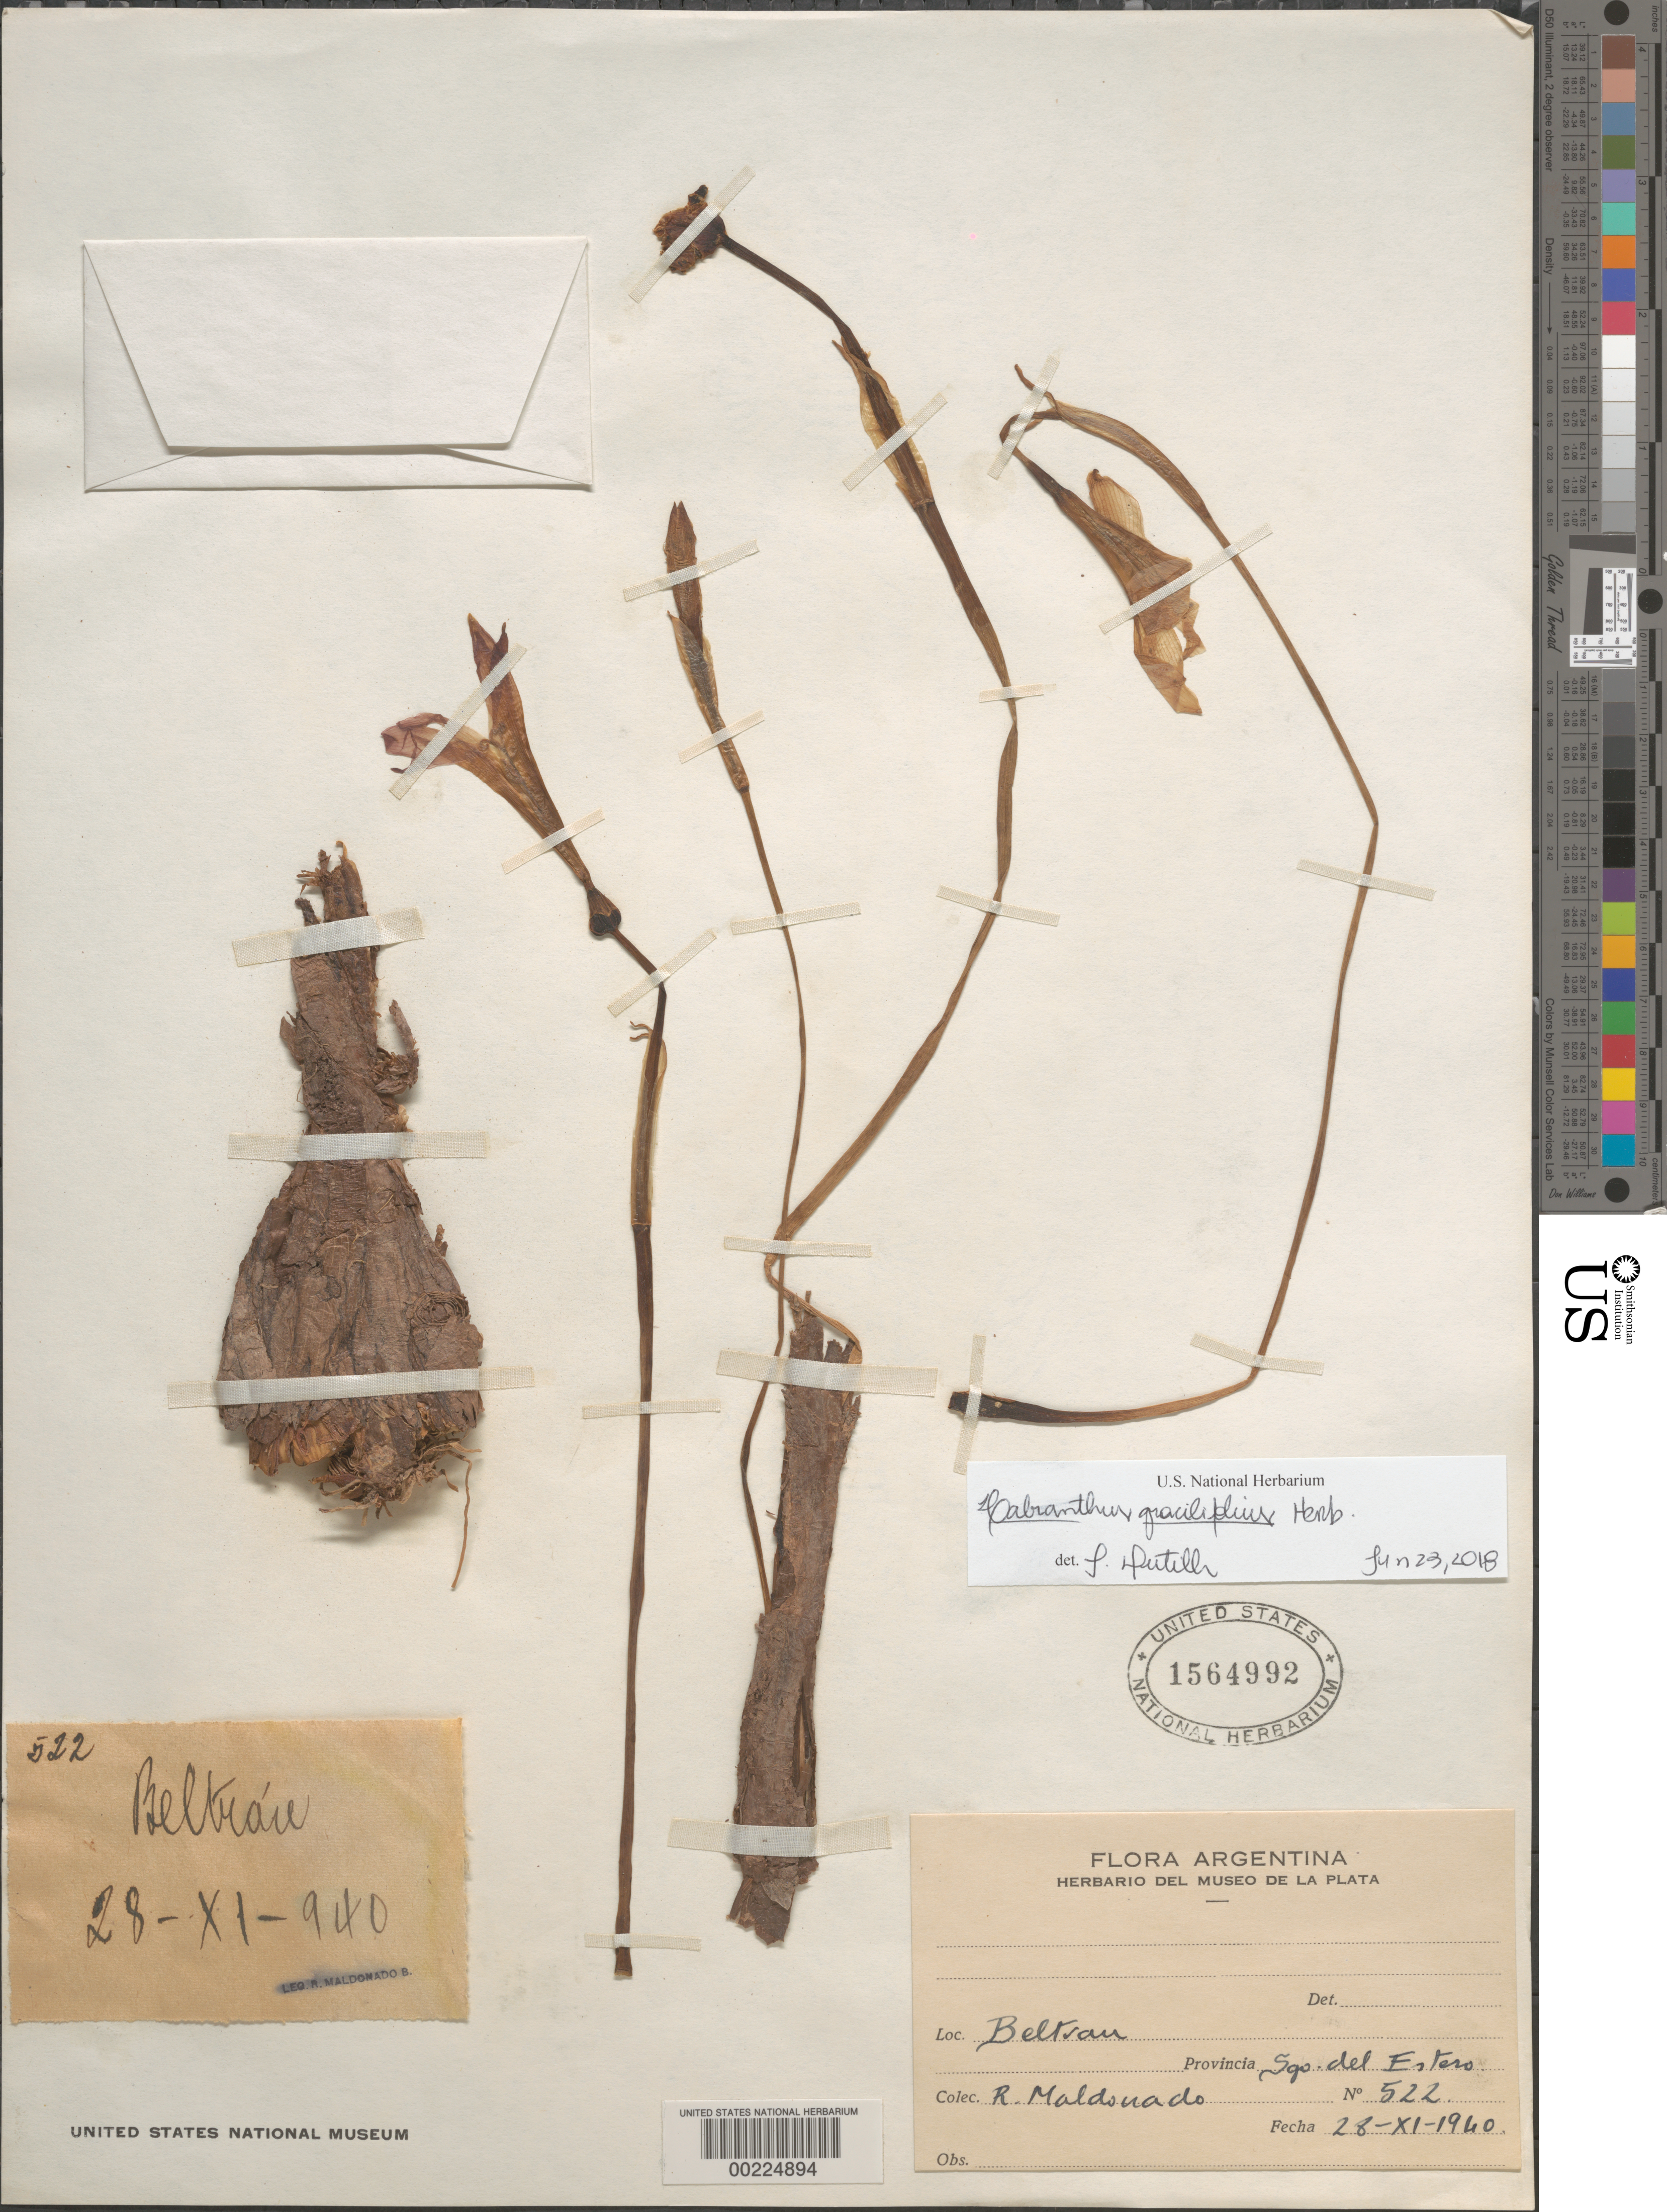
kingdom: Plantae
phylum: Tracheophyta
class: Liliopsida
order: Asparagales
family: Amaryllidaceae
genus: Habranthus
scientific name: Habranthus gracilifolius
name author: Herb.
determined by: Dutilh, Julie H. A.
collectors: R. Maldonado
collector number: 522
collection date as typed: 28 Nov 1940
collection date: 1940-11-28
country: Argentina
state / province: Santiago del Estero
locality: Beltran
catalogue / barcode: US 1564992